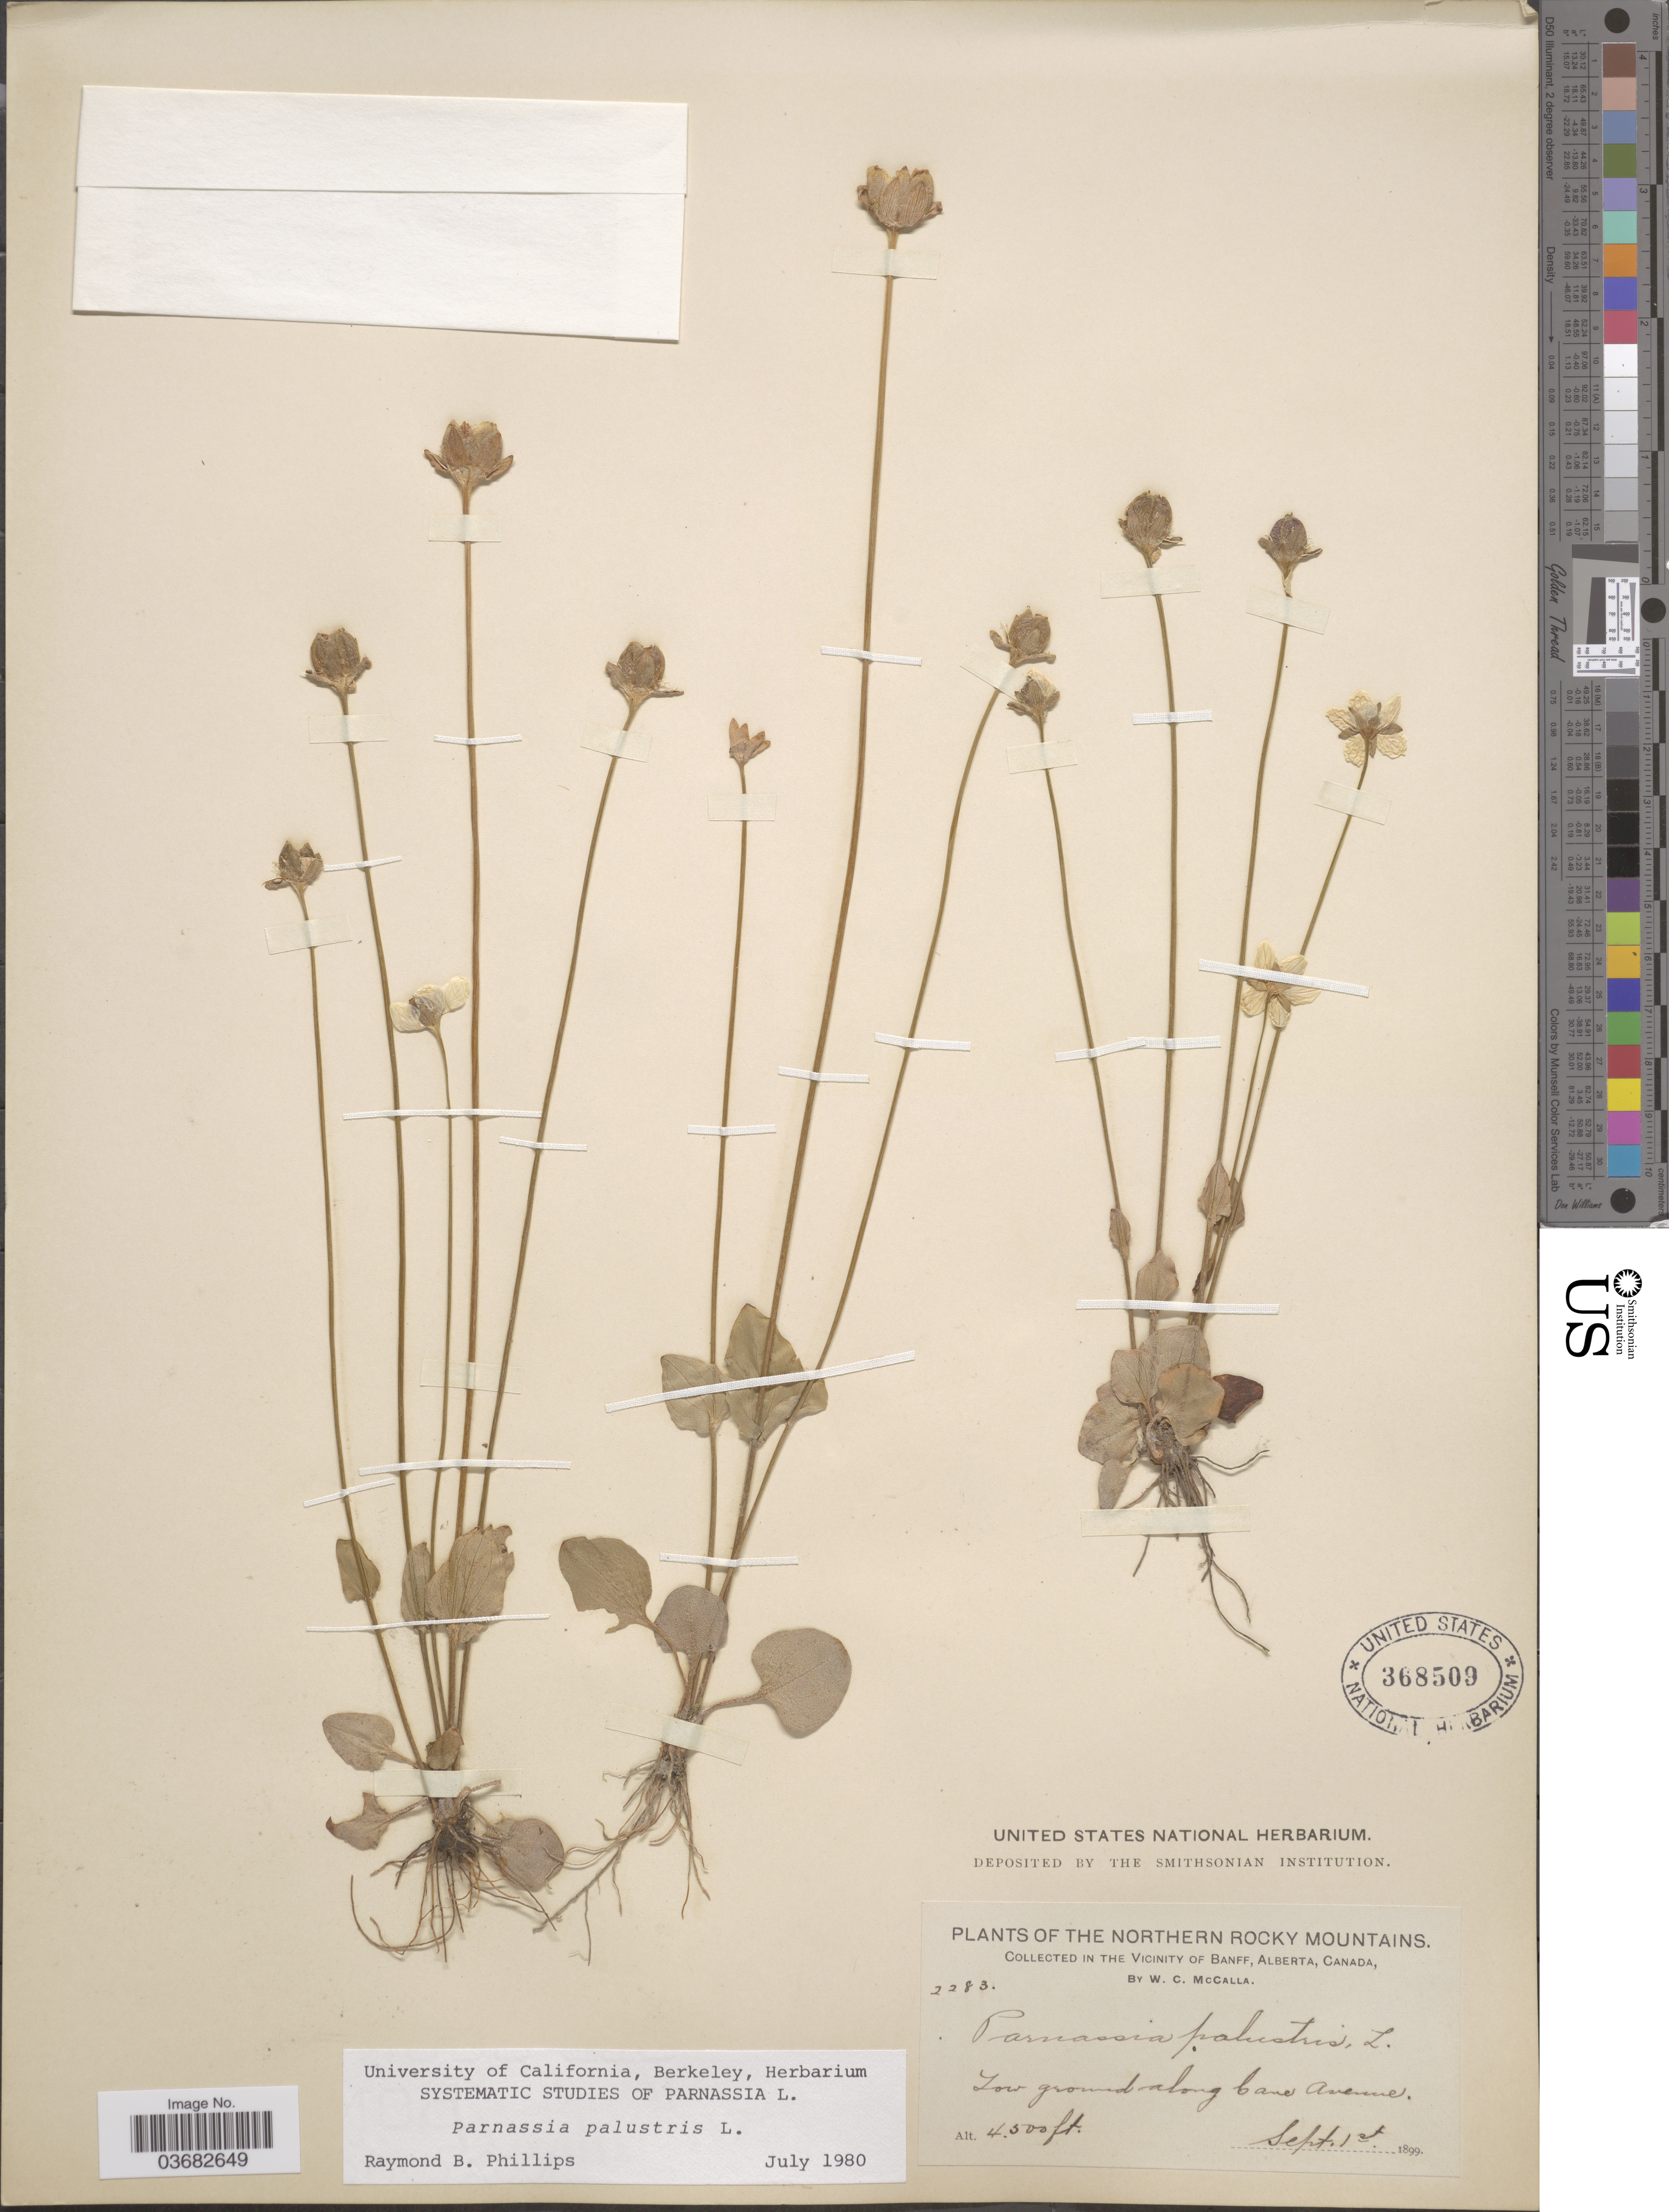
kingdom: Plantae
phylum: Tracheophyta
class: Magnoliopsida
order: Celastrales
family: Parnassiaceae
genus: Parnassia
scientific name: Parnassia palustris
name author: L.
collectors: W. McCalla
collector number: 2283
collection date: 1899-09-01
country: Canada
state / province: Alberta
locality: The Northern Rocky Mountains. In the Vicinity of Banff. Low ground along lane Avenue.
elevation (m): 1372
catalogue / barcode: US 368509